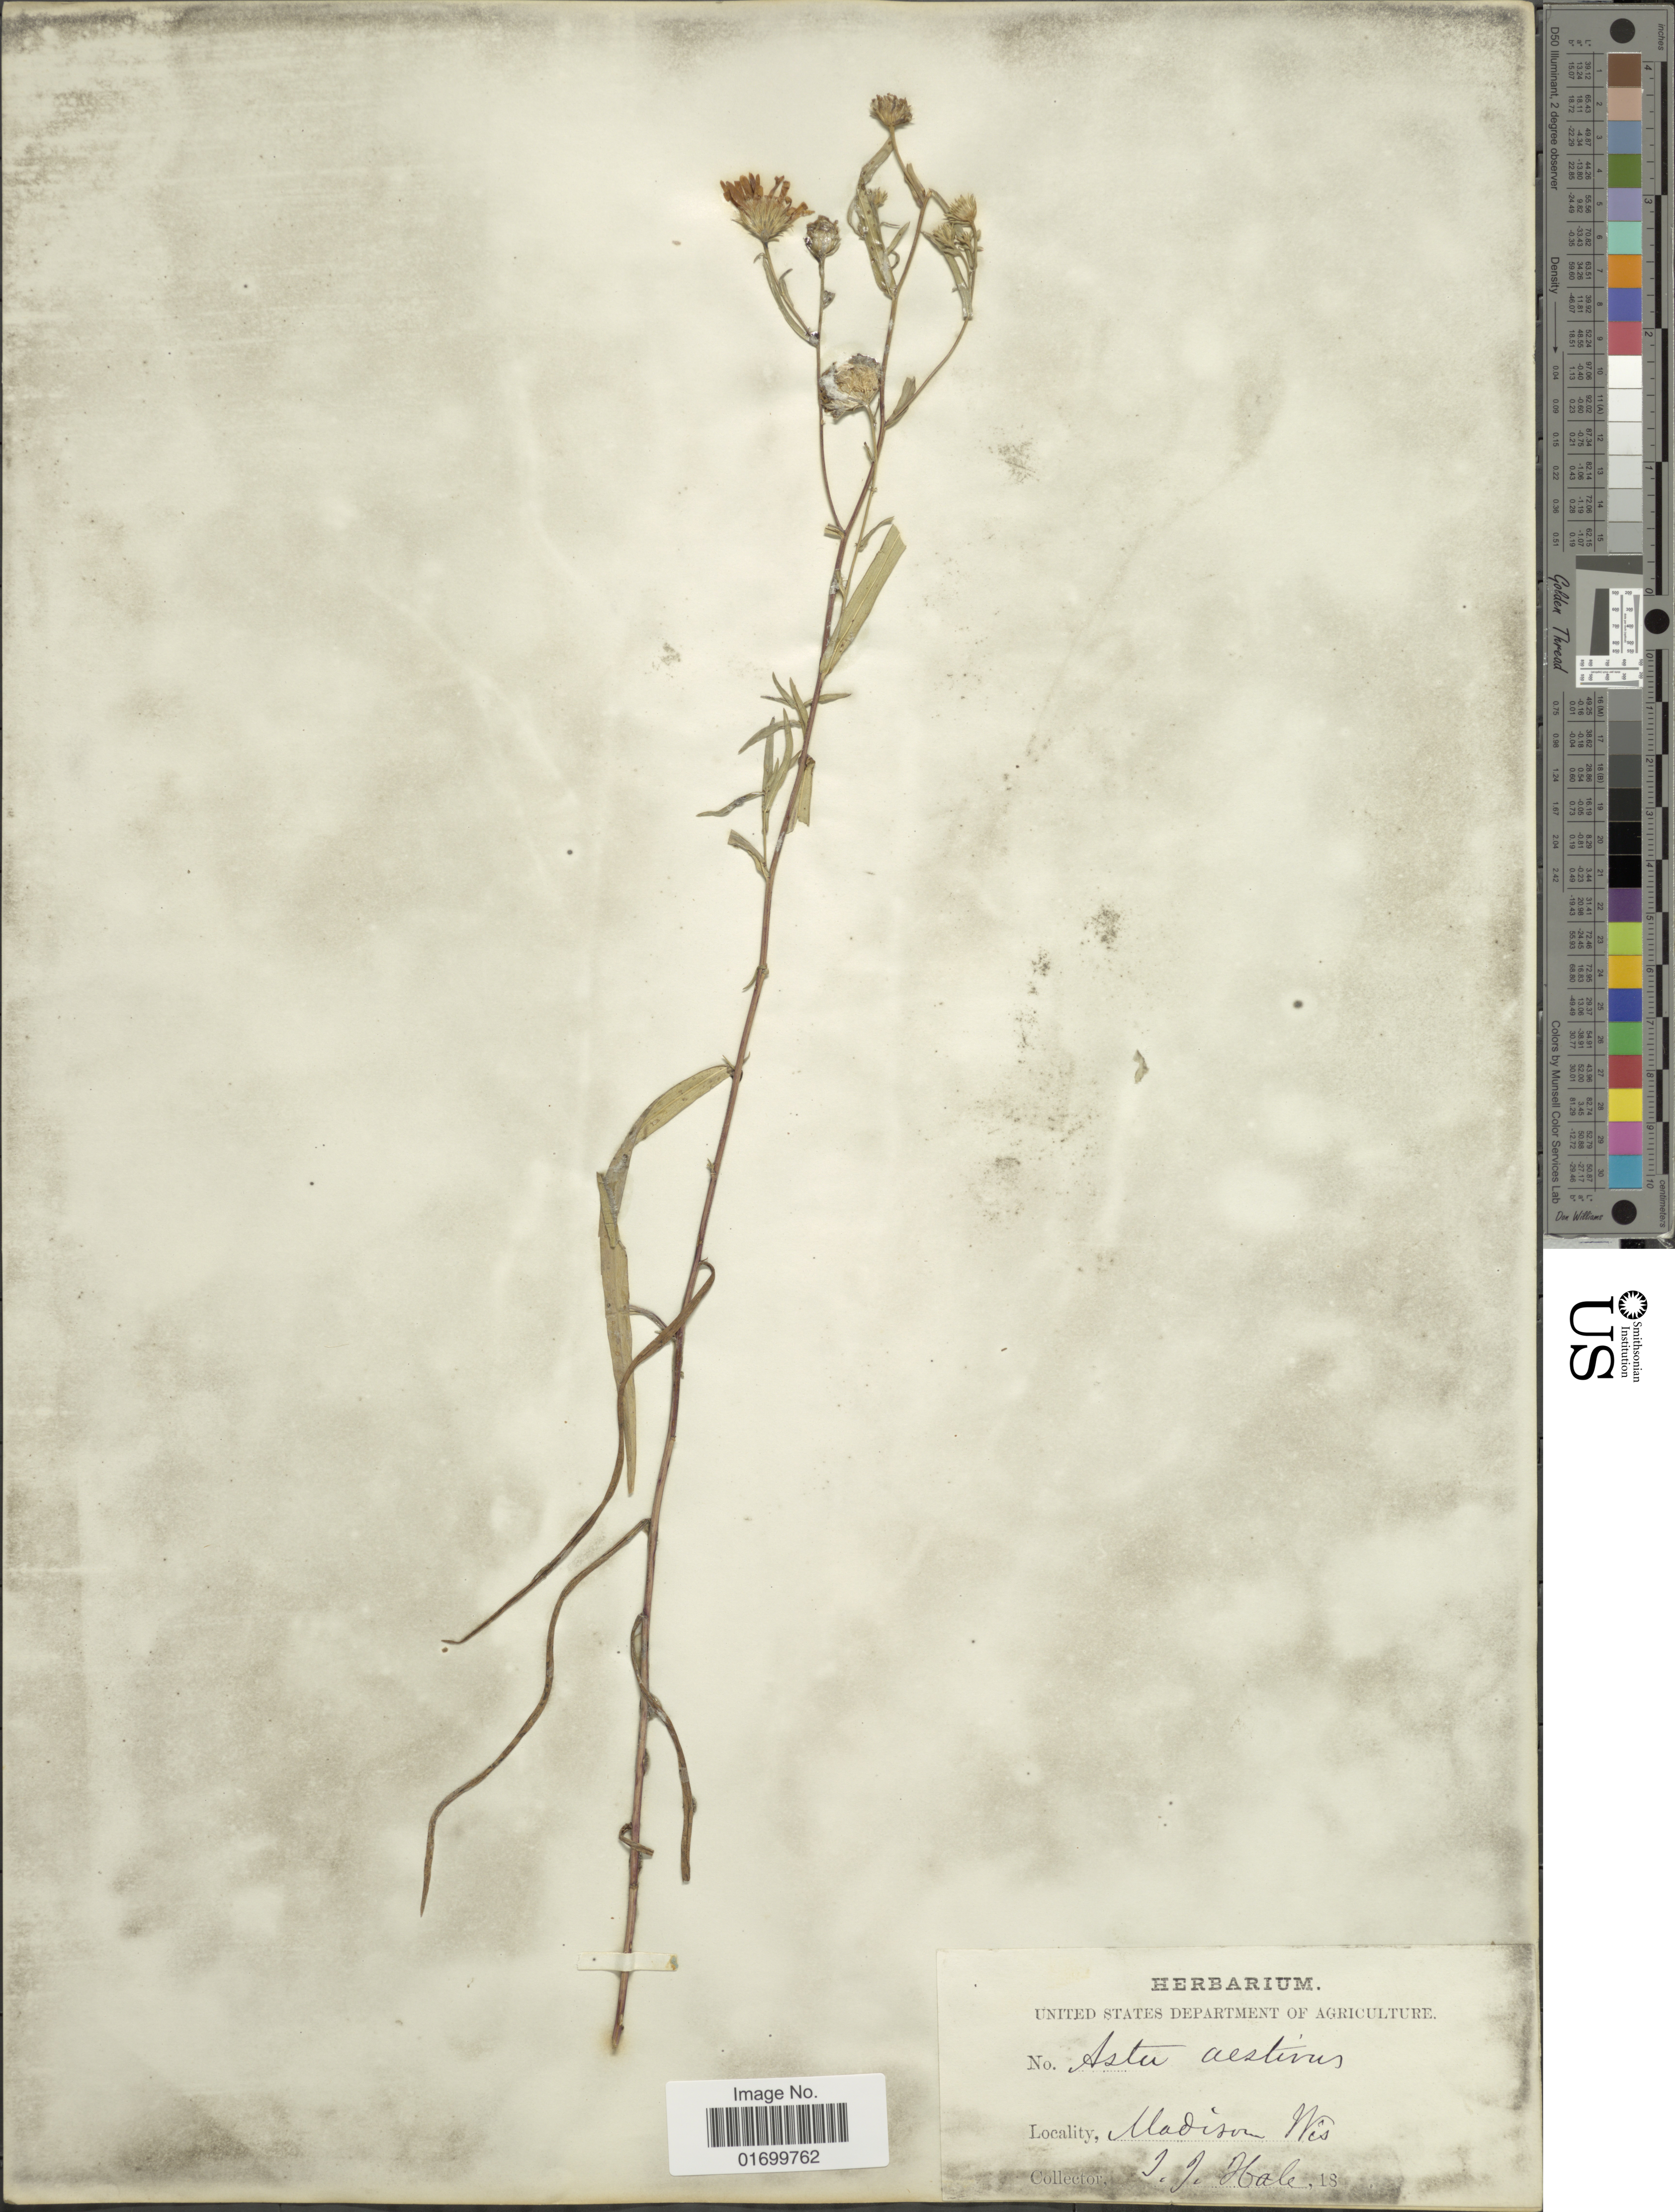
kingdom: Plantae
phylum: Tracheophyta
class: Magnoliopsida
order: Asterales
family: Asteraceae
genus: Symphyotrichum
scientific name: Symphyotrichum boreale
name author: (Torr. & A. Gray) Á. Löve & D. Löve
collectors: J. Hale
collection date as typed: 18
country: United States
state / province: Wisconsin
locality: Madison Wis.